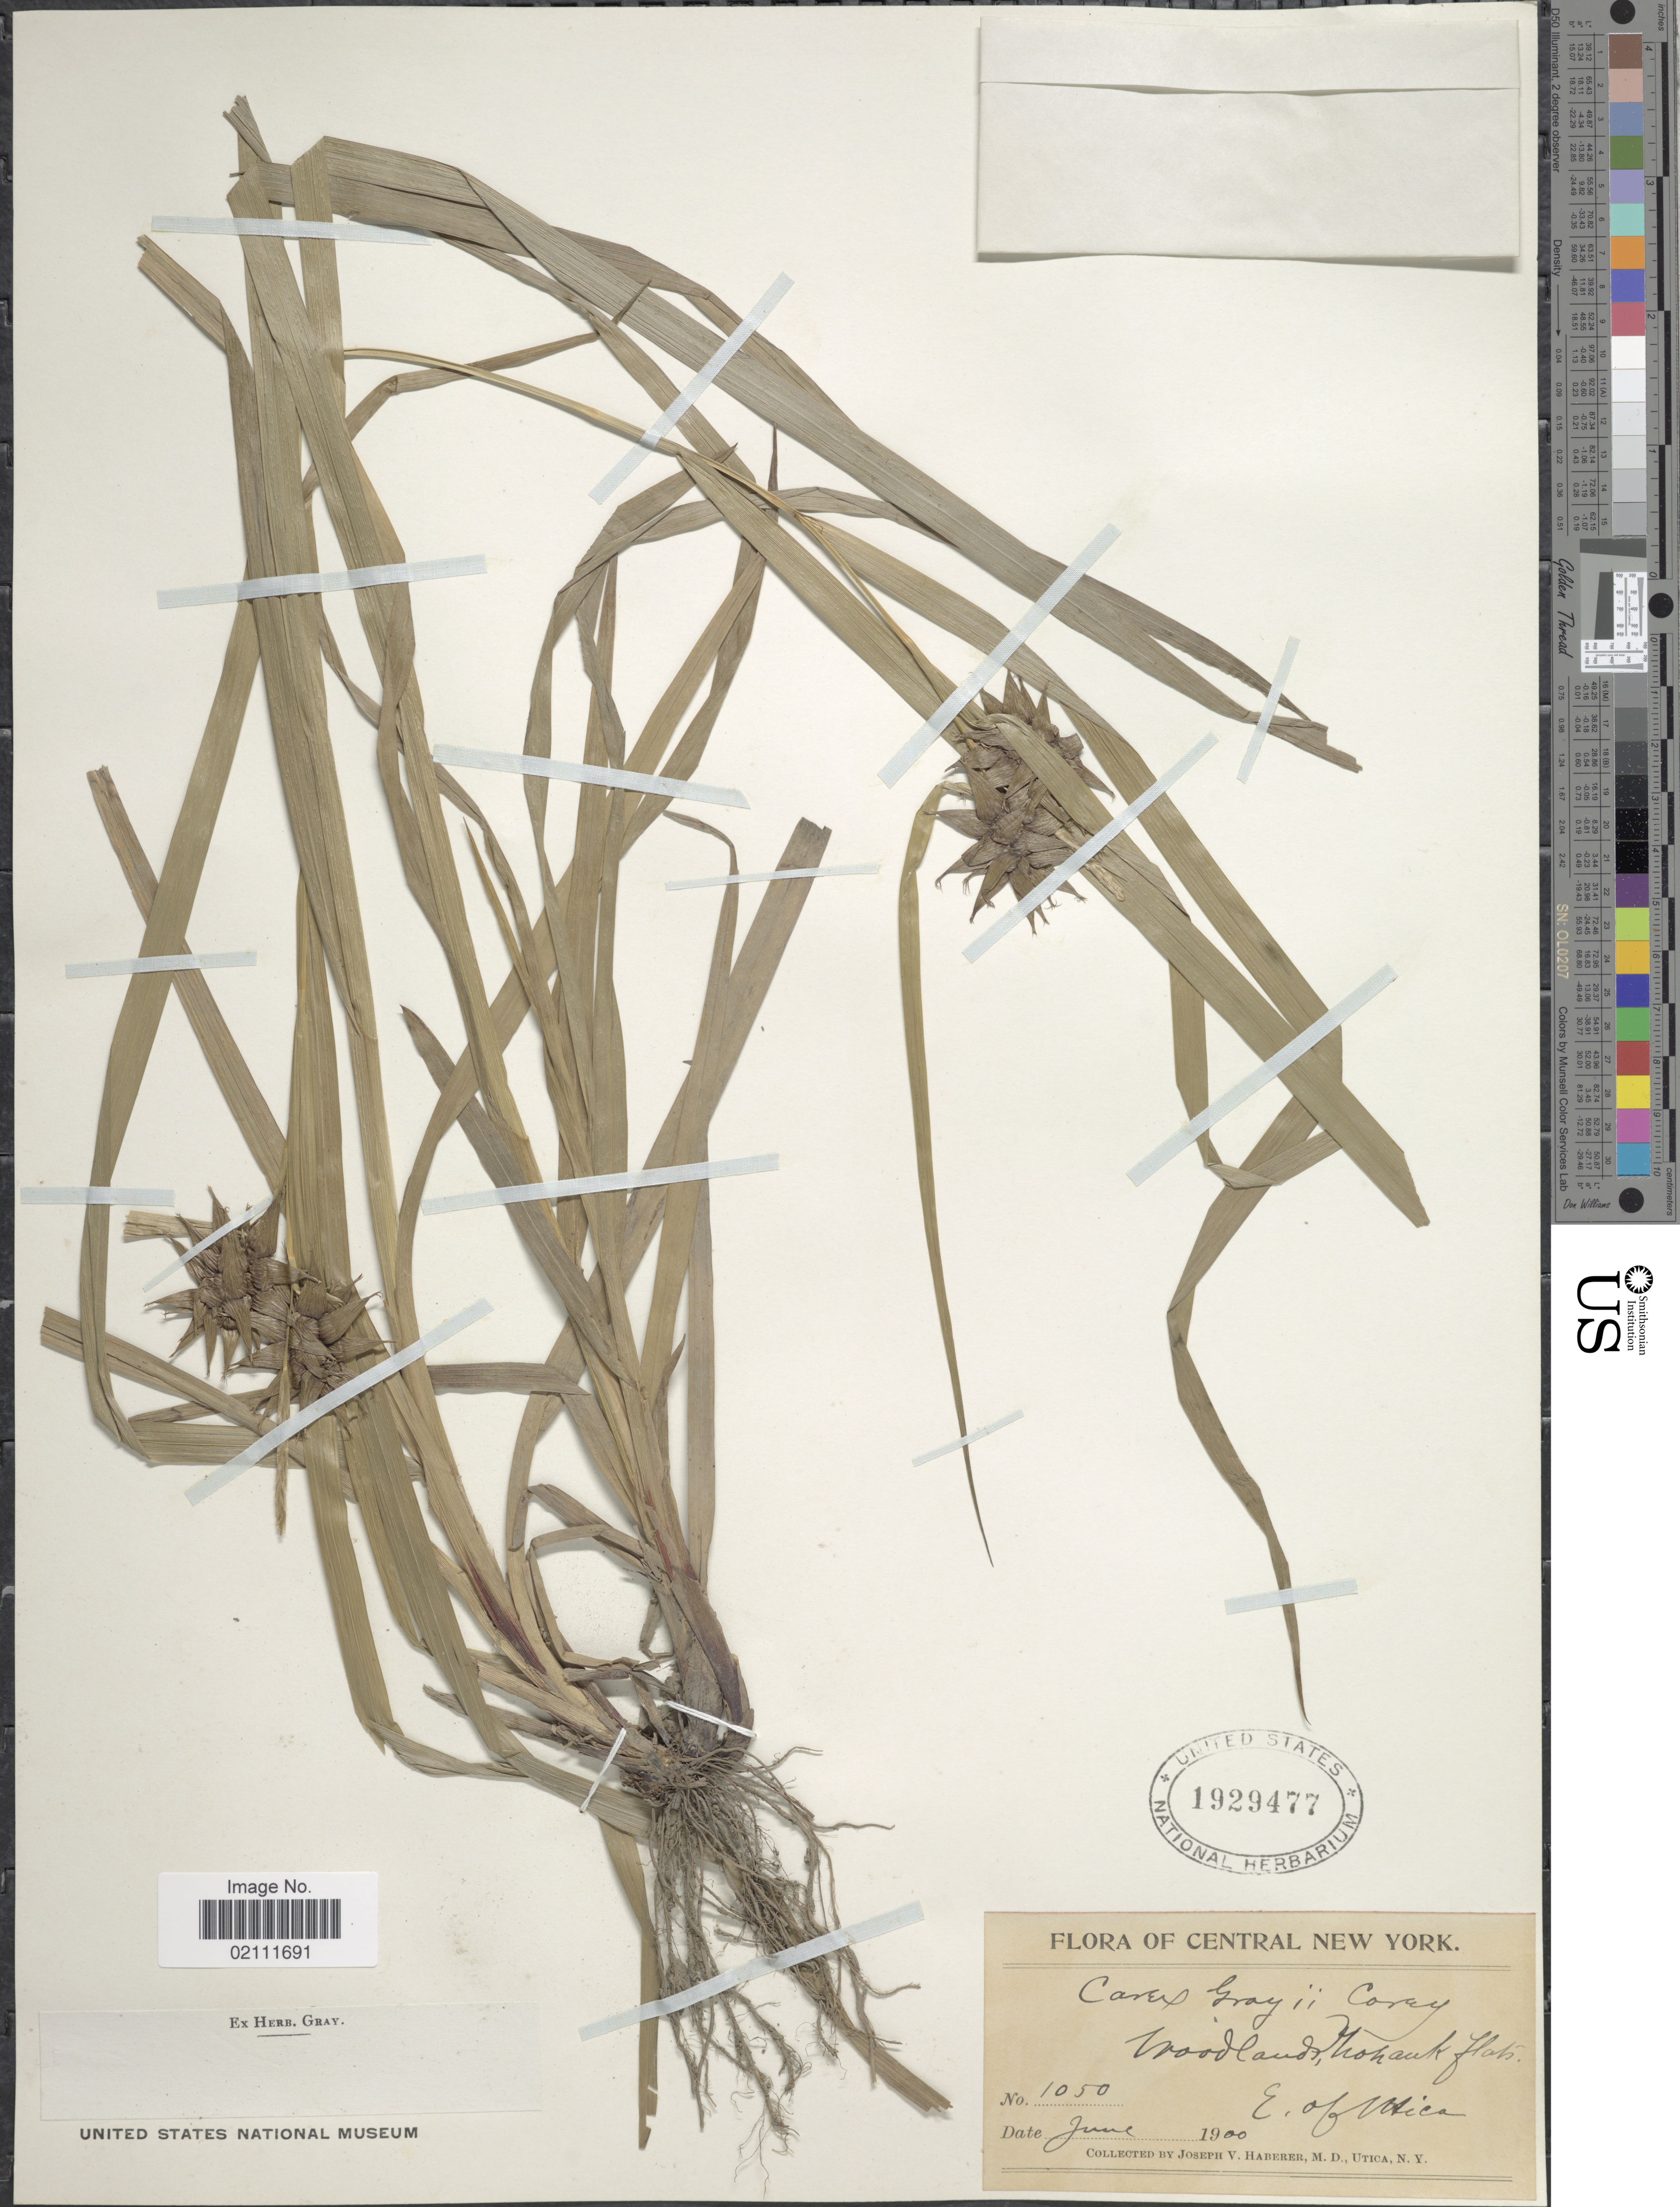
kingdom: Plantae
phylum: Tracheophyta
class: Liliopsida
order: Poales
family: Cyperaceae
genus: Carex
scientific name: Carex grayi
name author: J. Carey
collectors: J. V. Haberer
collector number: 1050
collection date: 1900-06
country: United States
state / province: New York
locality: Central New York, woodlands, Mohawk flat, E. of Utica.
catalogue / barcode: US 1929477